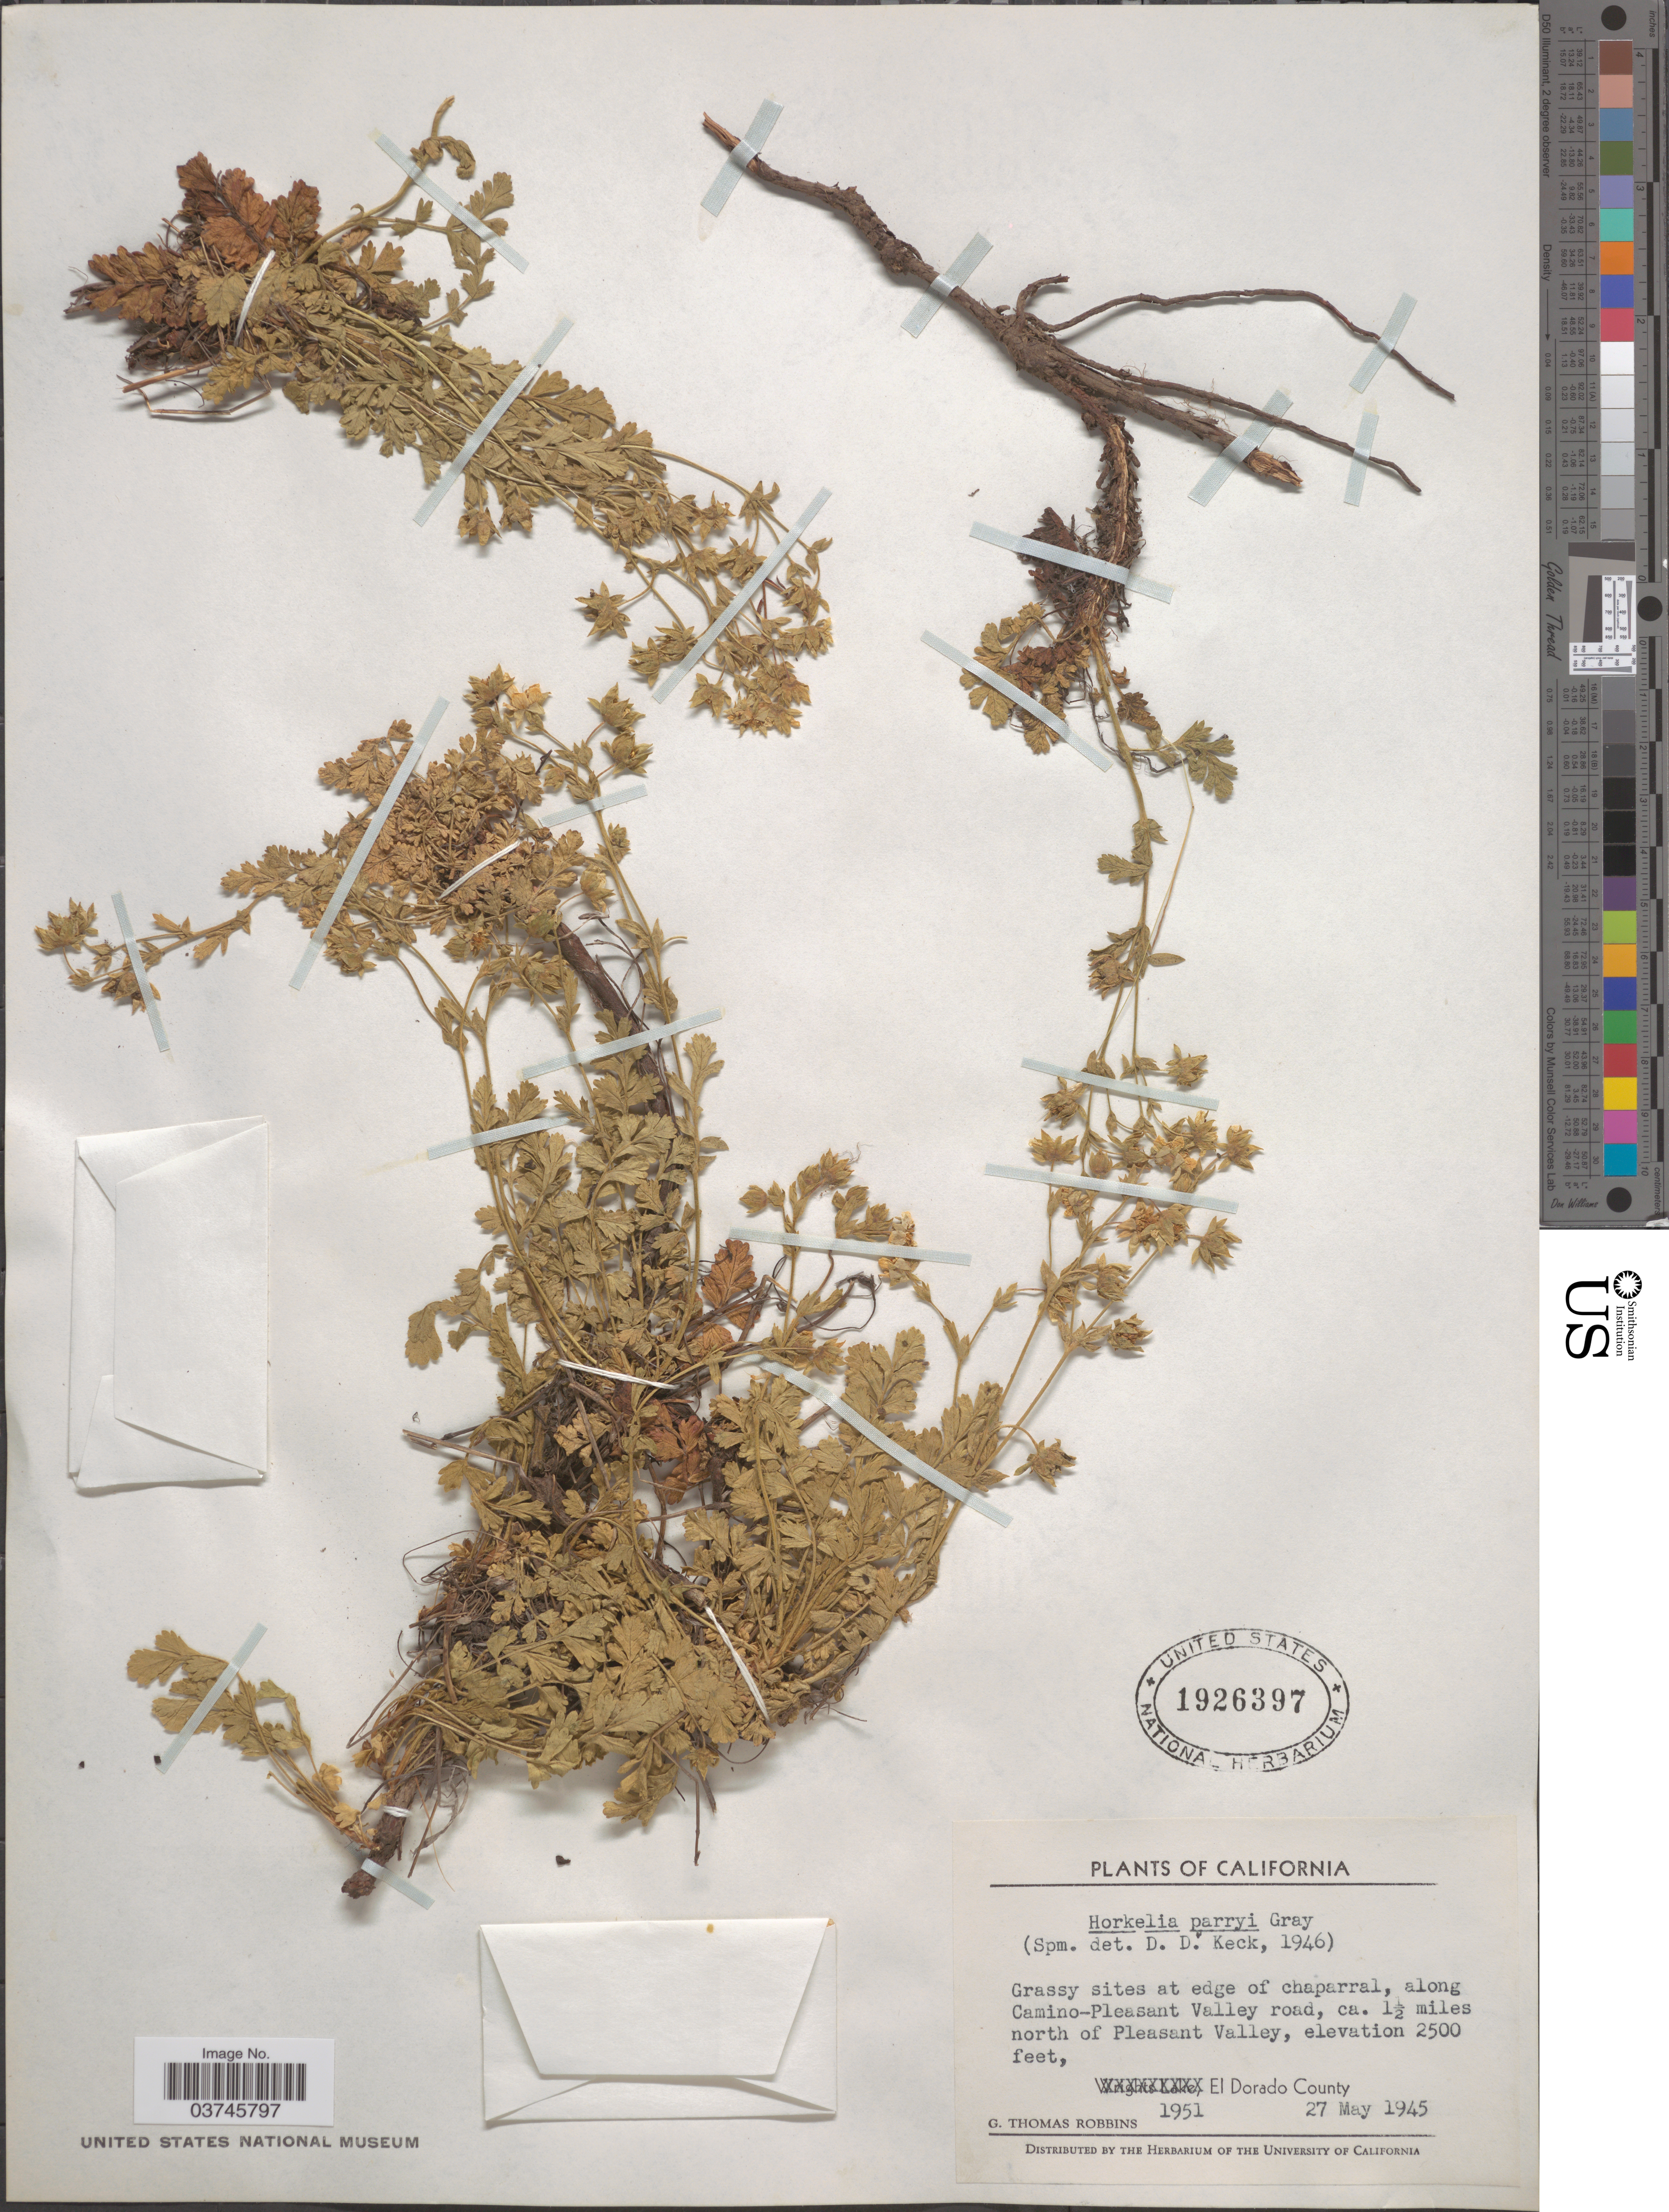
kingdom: Plantae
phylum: Tracheophyta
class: Magnoliopsida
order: Rosales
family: Rosaceae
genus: Potentilla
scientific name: Potentilla parryi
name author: (Greene) Greene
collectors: G. T. Robbins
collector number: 1951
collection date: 1945-05-27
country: United States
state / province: California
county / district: El Dorado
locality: Along Camino-Pleasant Valley road, ca. 1½ miles north of Pleasant Valley, El Dorado County.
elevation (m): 762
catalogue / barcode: US 1926397